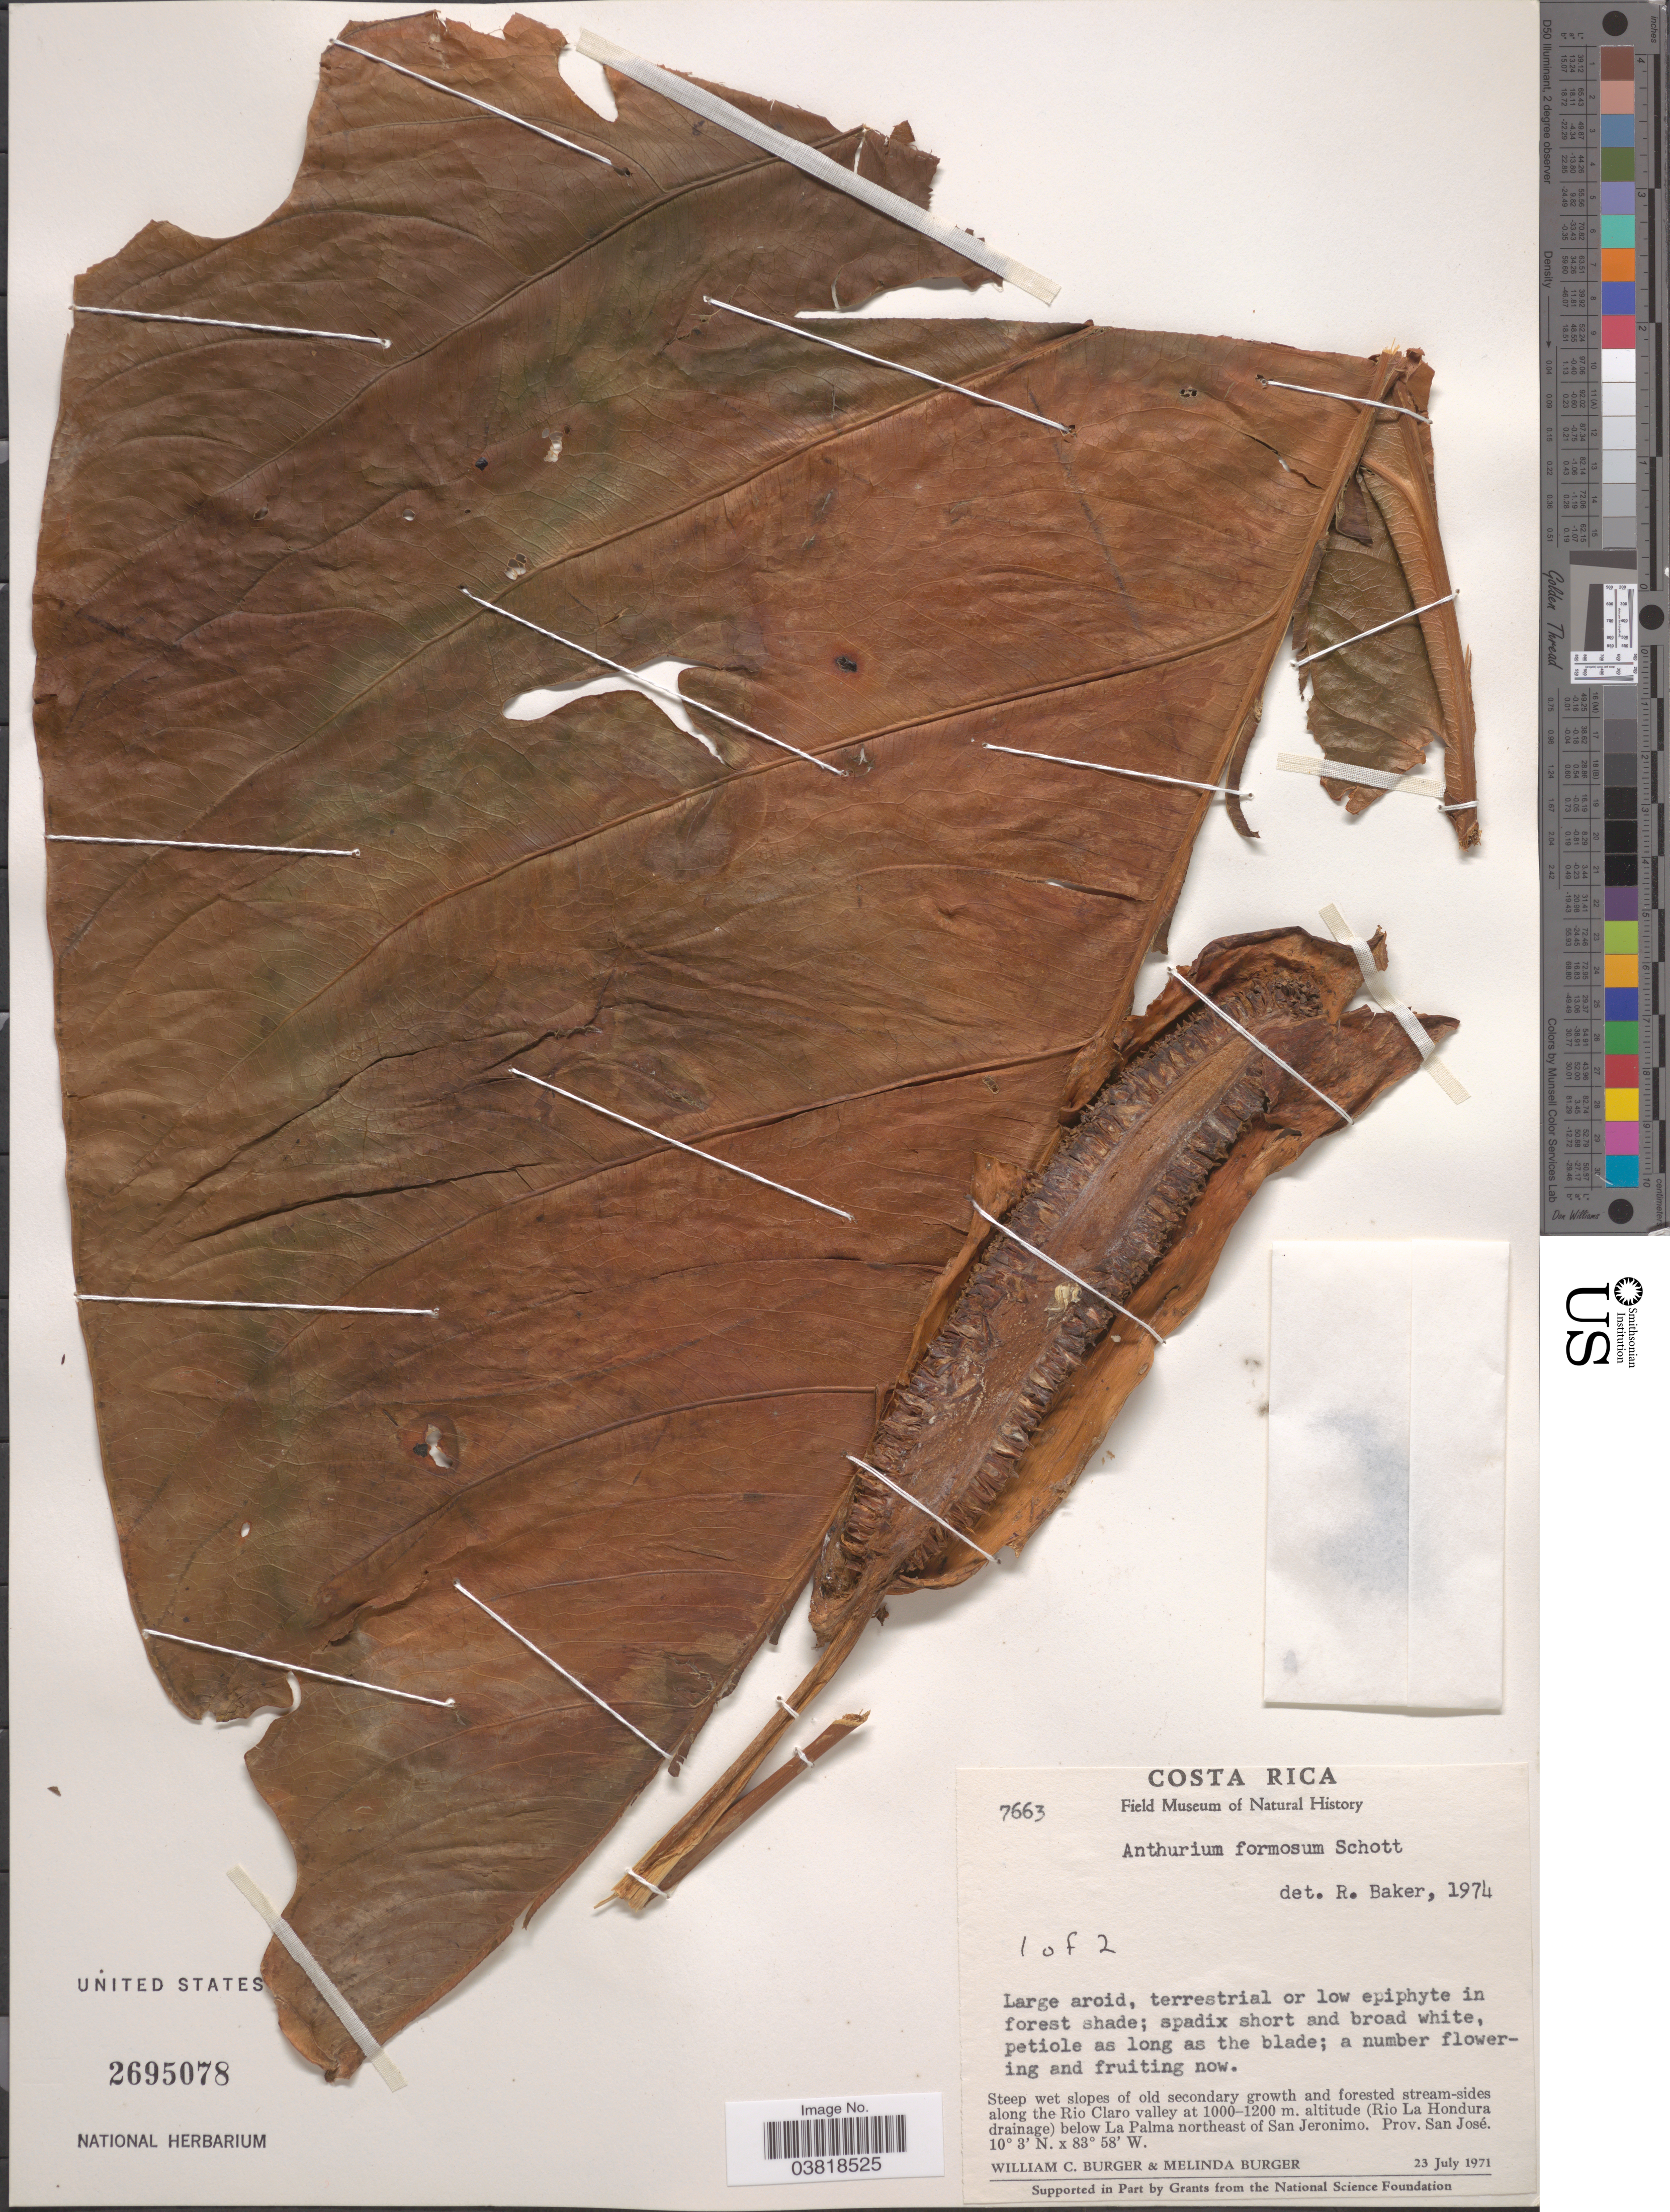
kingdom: Plantae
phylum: Tracheophyta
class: Liliopsida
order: Alismatales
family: Araceae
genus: Anthurium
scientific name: Anthurium formosum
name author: Schott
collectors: W. Burger & M. Burger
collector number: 7663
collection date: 1971-07-23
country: Costa Rica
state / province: San José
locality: Along the Rio Claro valley (Rio La Hondura drainage) below La Palma northeast of San Jeronimo.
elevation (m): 1000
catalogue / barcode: US 2695078